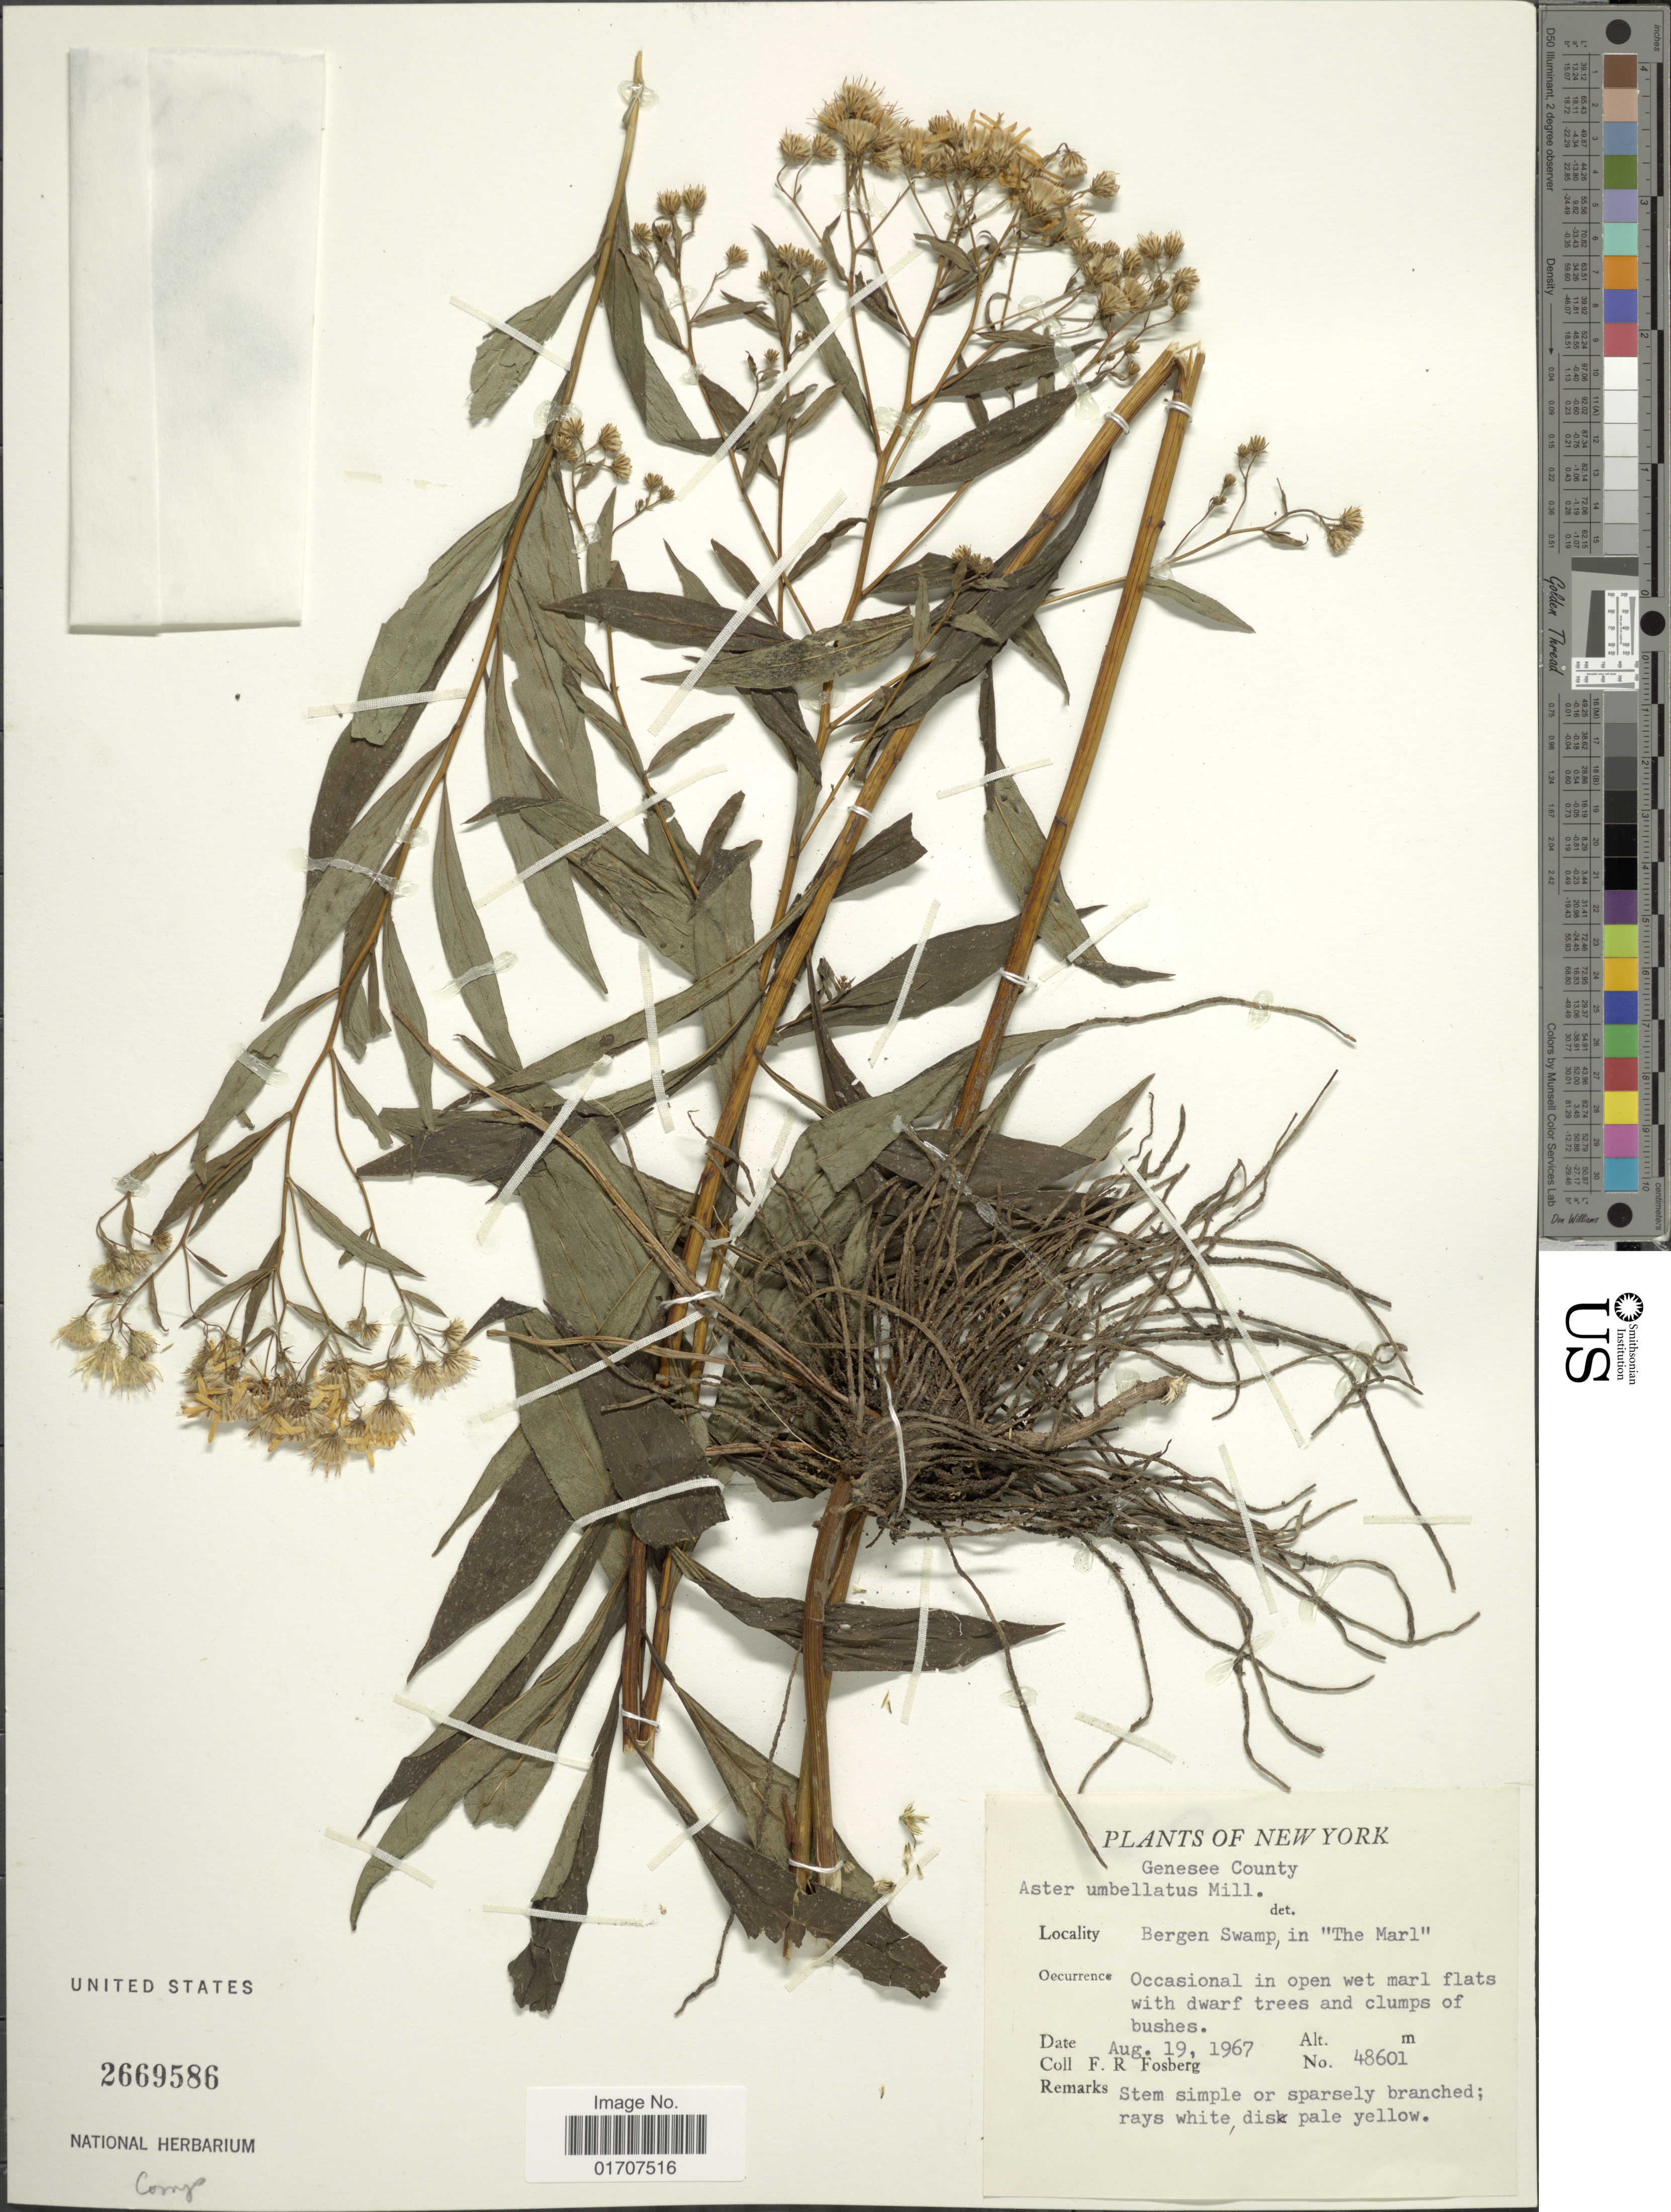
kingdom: Plantae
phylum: Tracheophyta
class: Magnoliopsida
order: Asterales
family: Asteraceae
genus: Doellingeria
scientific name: Doellingeria umbellata var. umbellata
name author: Nees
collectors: F. R. Fosberg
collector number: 48601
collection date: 1967-08-19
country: United States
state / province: New York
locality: Genesee County, Bergen Swamp, in "he Marl"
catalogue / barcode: US 2669586